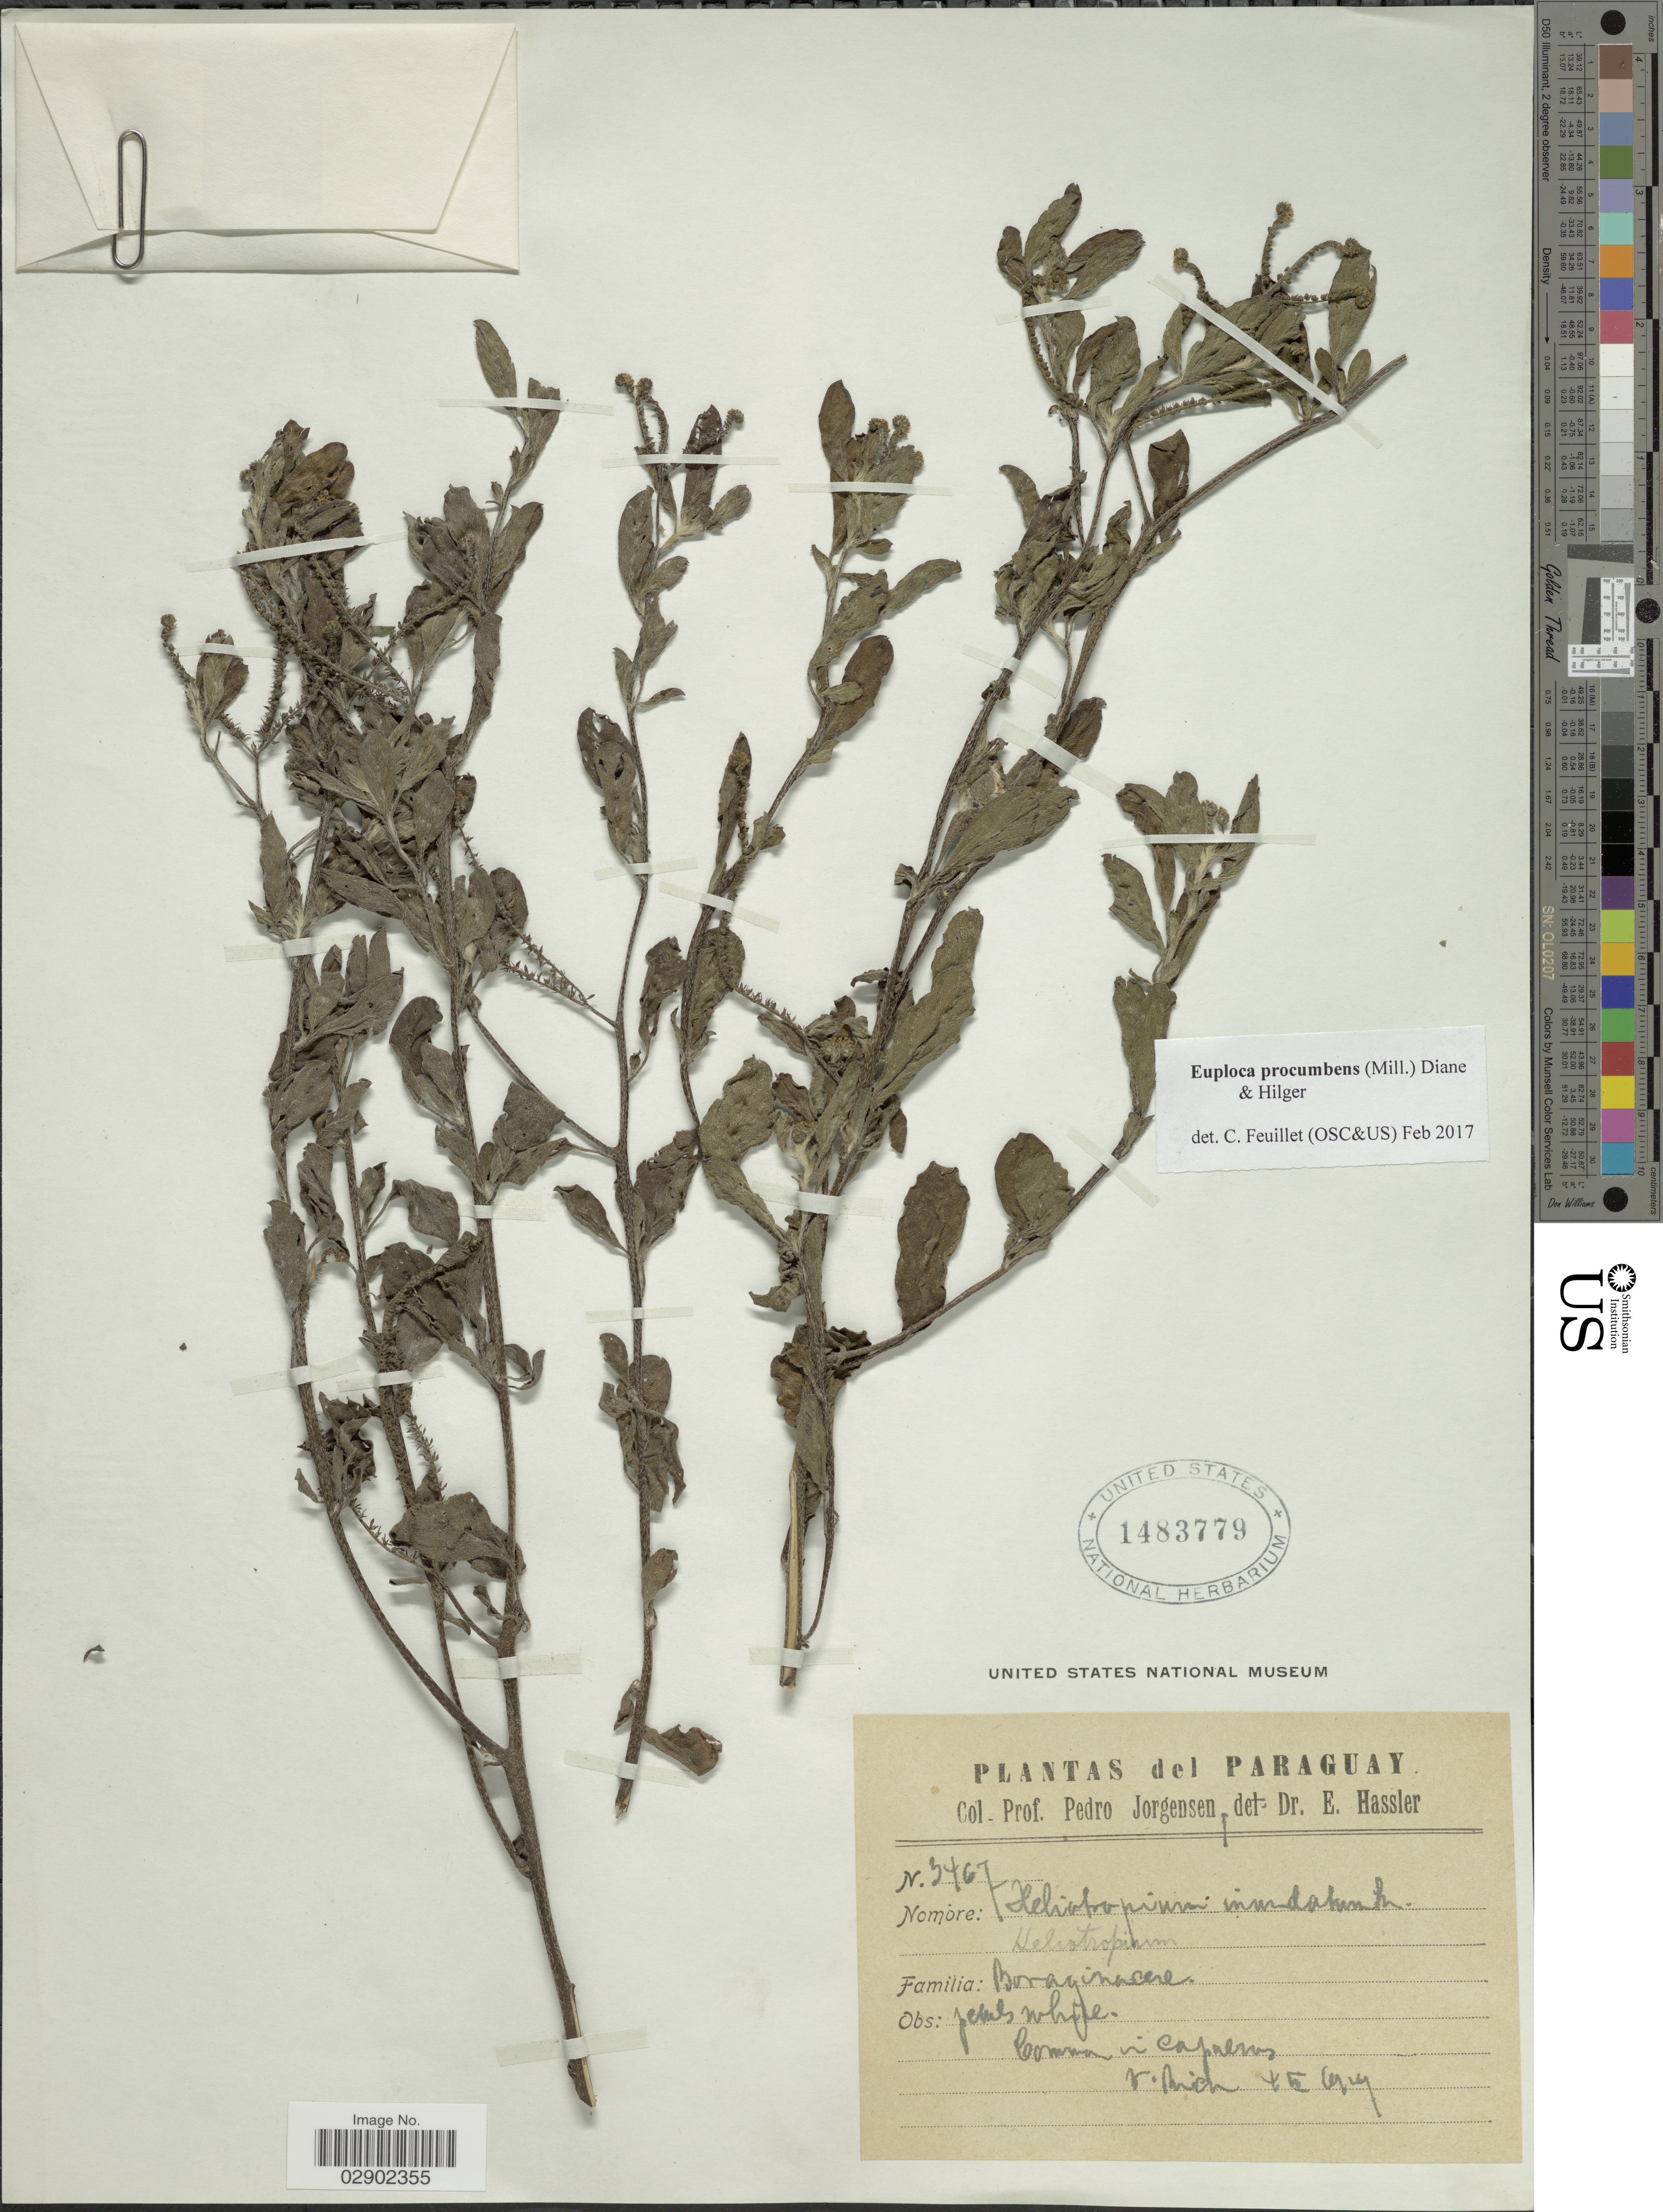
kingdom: Plantae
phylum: Tracheophyta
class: Magnoliopsida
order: Boraginales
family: Heliotropiaceae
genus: Euploca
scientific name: Euploca procumbens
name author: (Mill.) Diane & Hilger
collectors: P. Jörgensen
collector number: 3467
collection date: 1919-05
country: Paraguay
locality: V. Rica.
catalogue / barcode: US 1483779